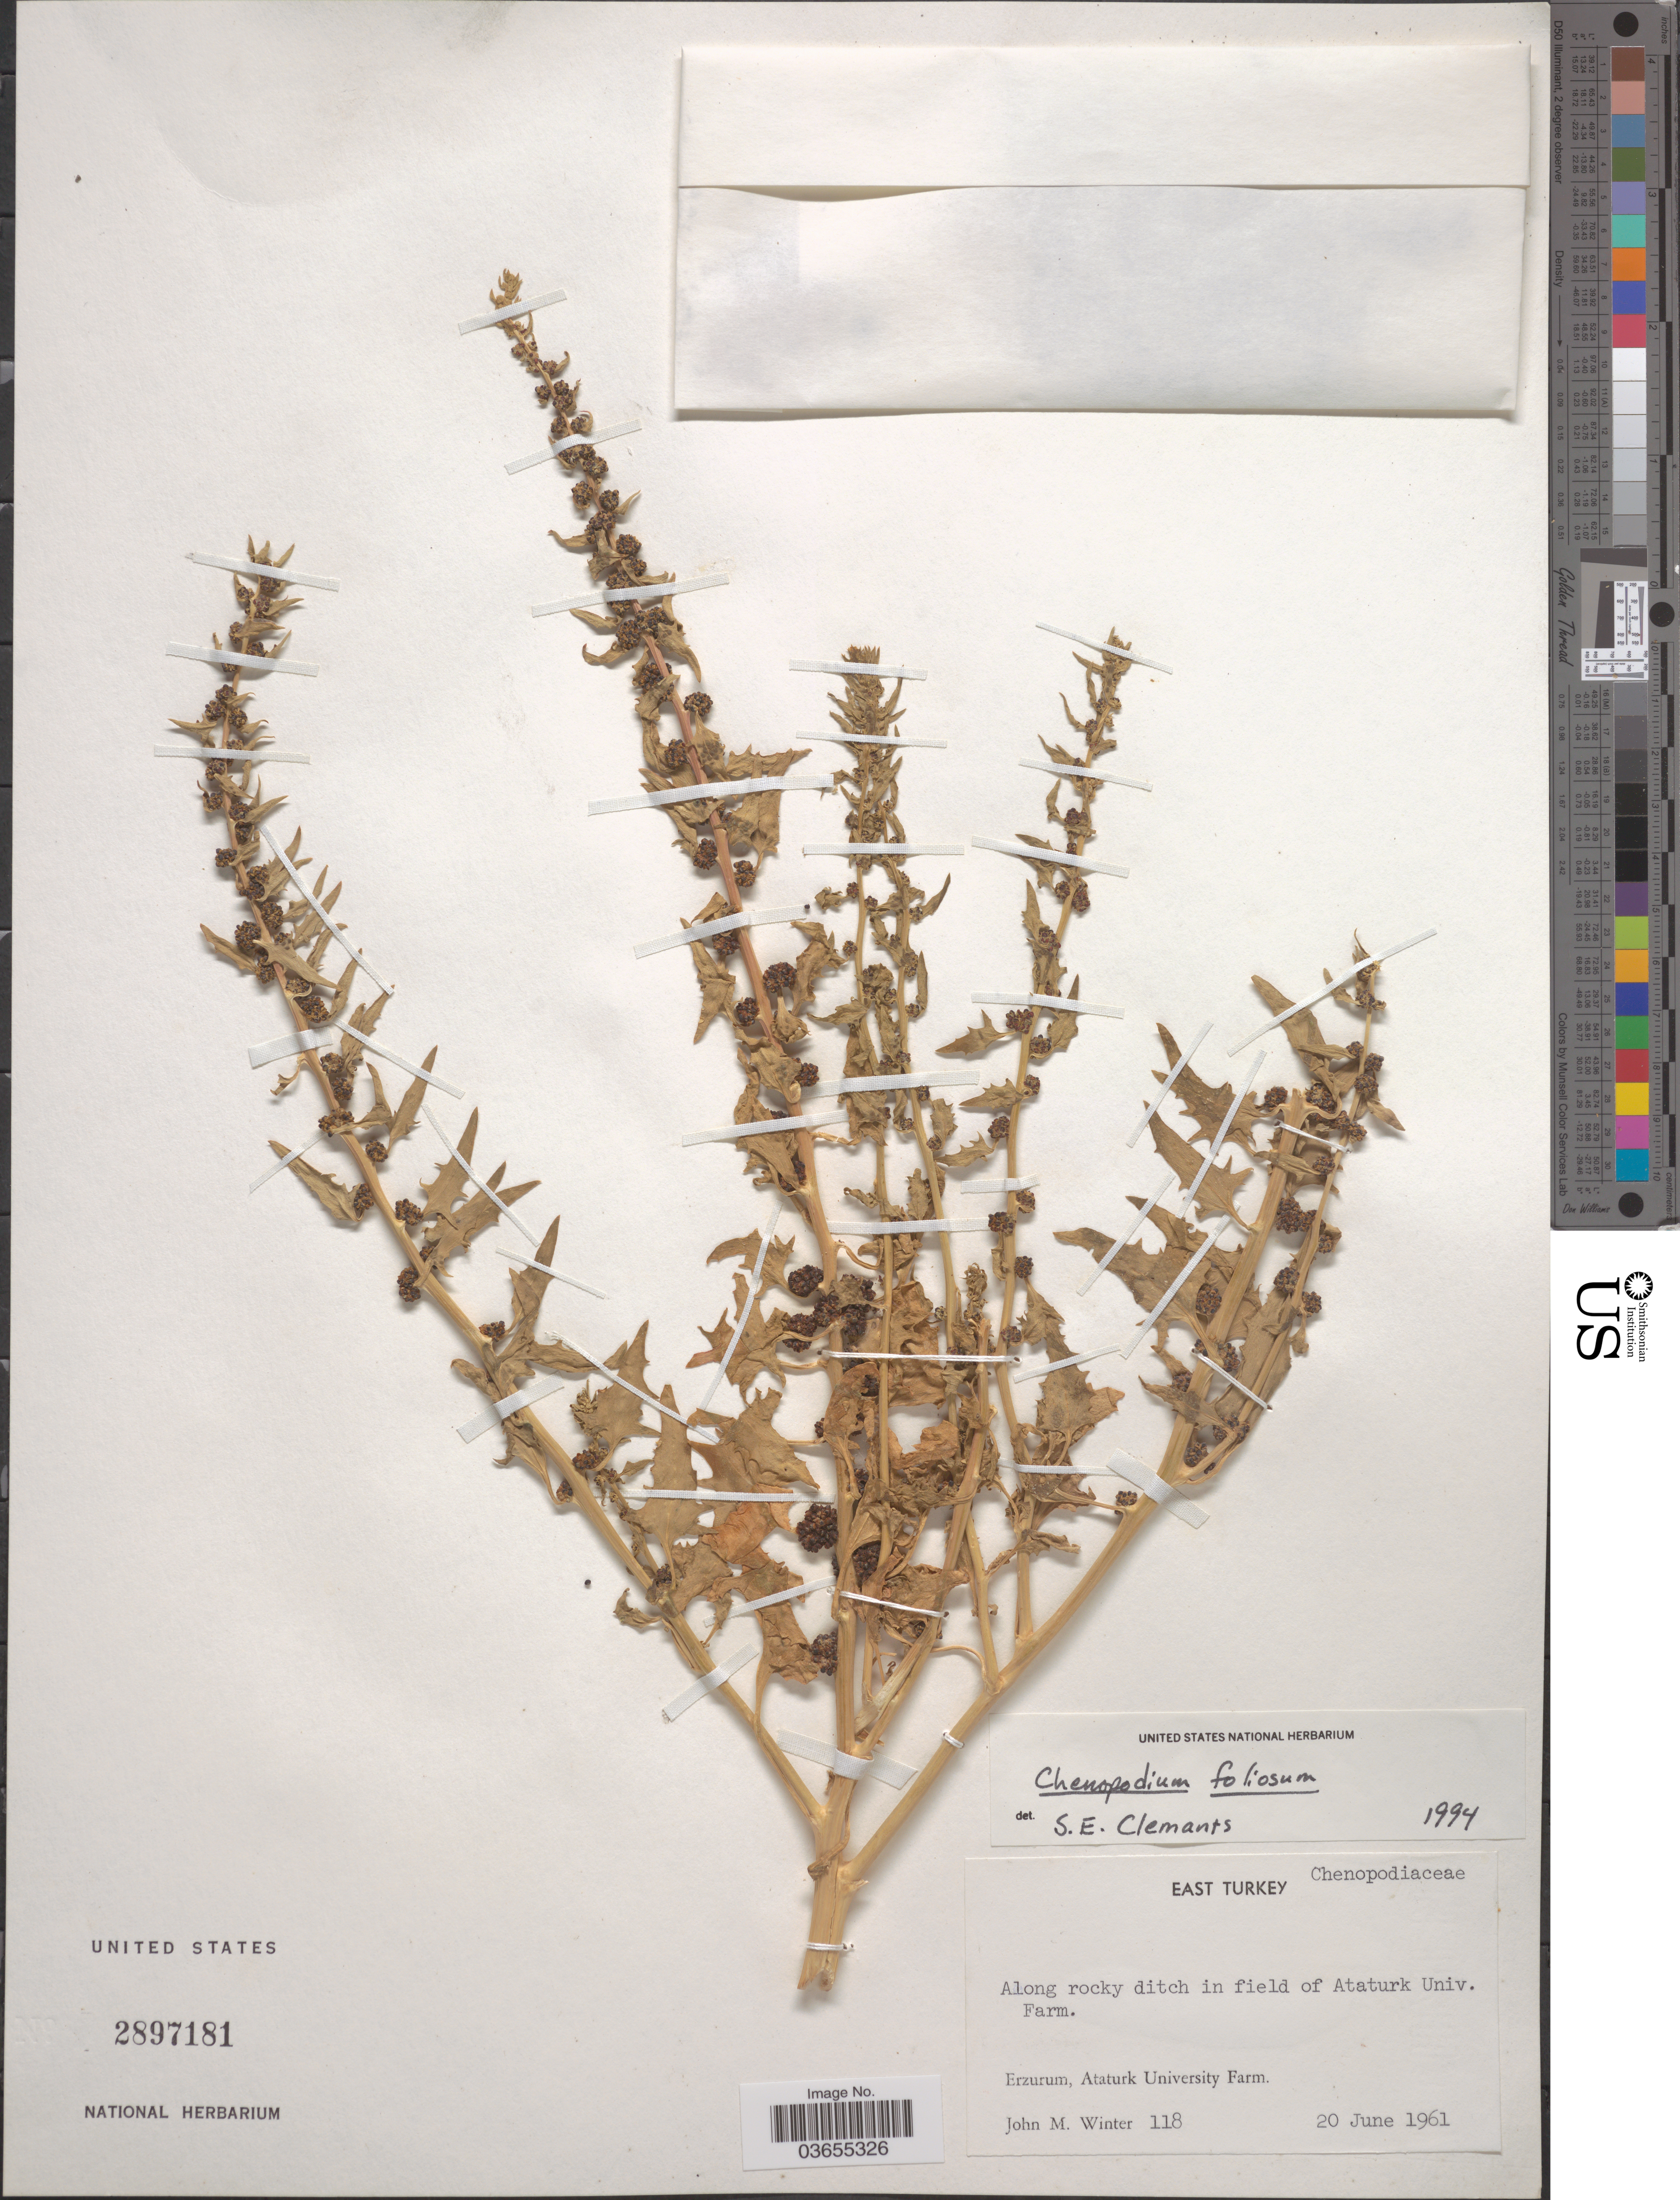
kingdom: Plantae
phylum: Tracheophyta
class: Magnoliopsida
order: Caryophyllales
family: Amaranthaceae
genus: Chenopodium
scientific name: Chenopodium foliosum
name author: Asch.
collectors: J. M. Winter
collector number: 118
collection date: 1961-06-20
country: Turkey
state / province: Erzurum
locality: Along rocky ditch in field of Ataturk Univ. Farm. Ataturk University Farm.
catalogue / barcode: US 2897181